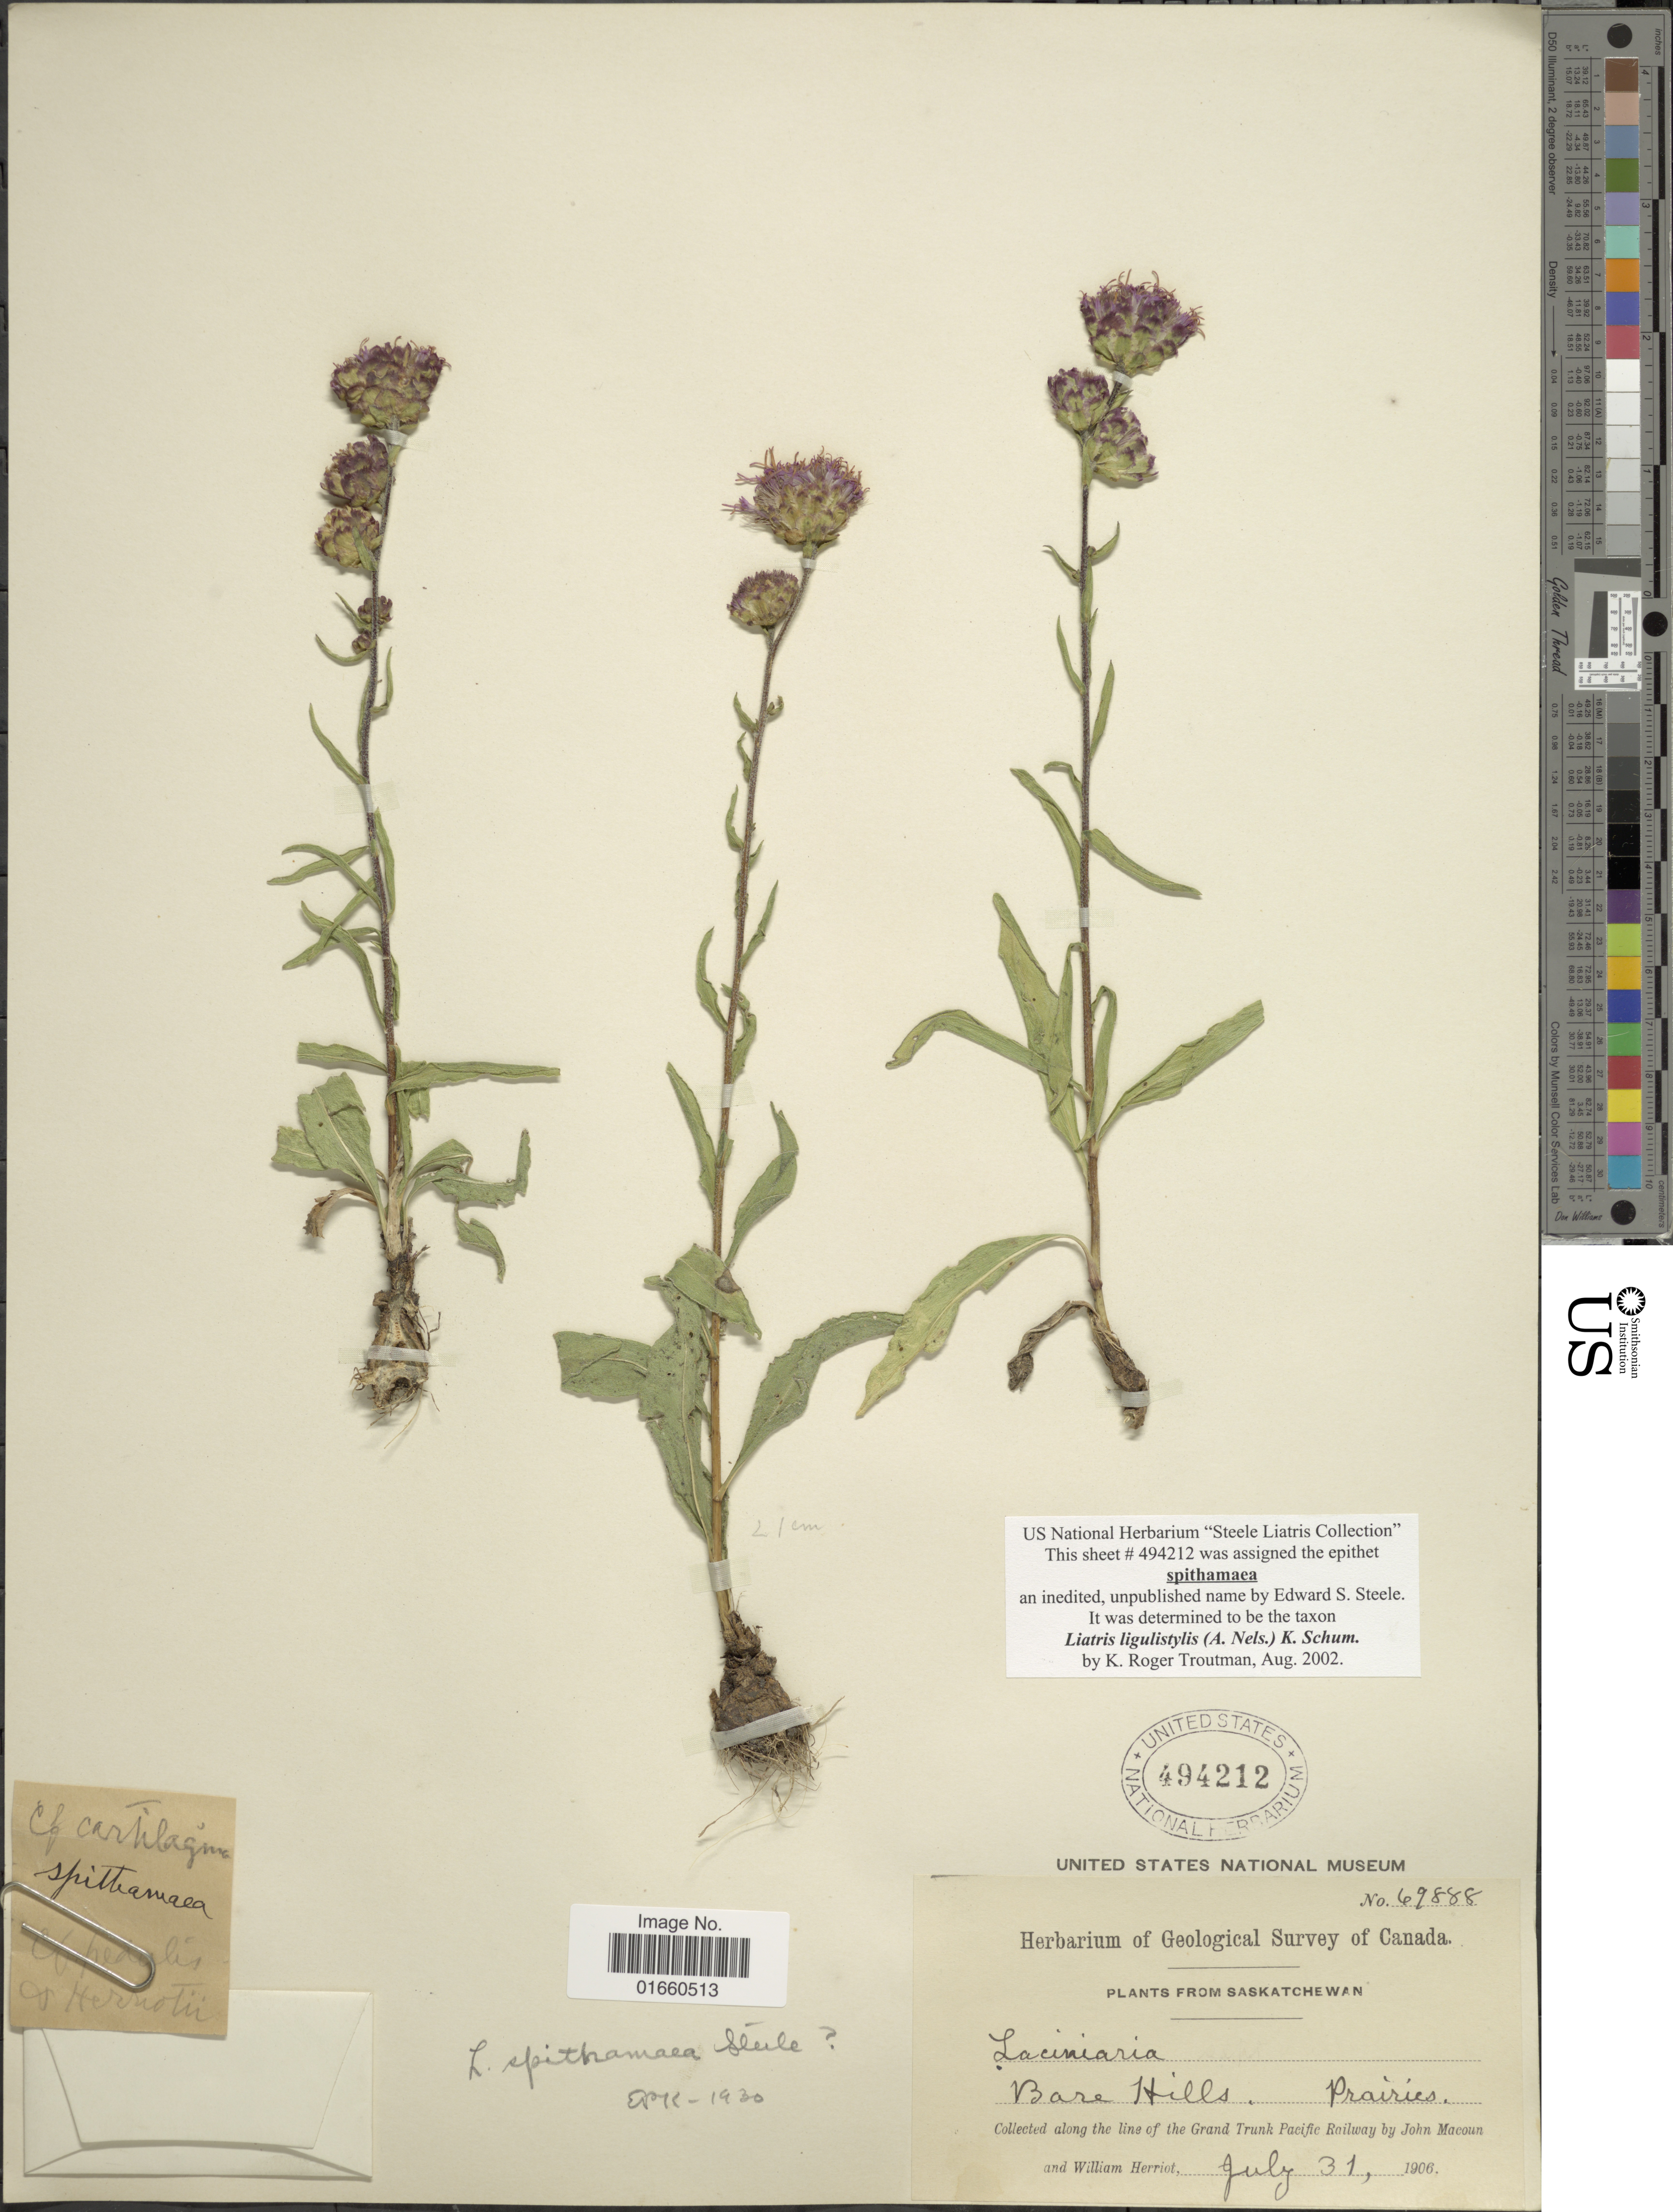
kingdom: Plantae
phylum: Tracheophyta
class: Magnoliopsida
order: Asterales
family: Asteraceae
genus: Liatris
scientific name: Liatris ligulistylis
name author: (A. Nelson) K. Schum.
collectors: J. Macoun & W. Herriot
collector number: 69888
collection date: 1906-07-31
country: Canada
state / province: Saskatchewan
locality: Bare Hills, Prairies, Along the line of the Grand Trunk Pacific Railway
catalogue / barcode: US 494212